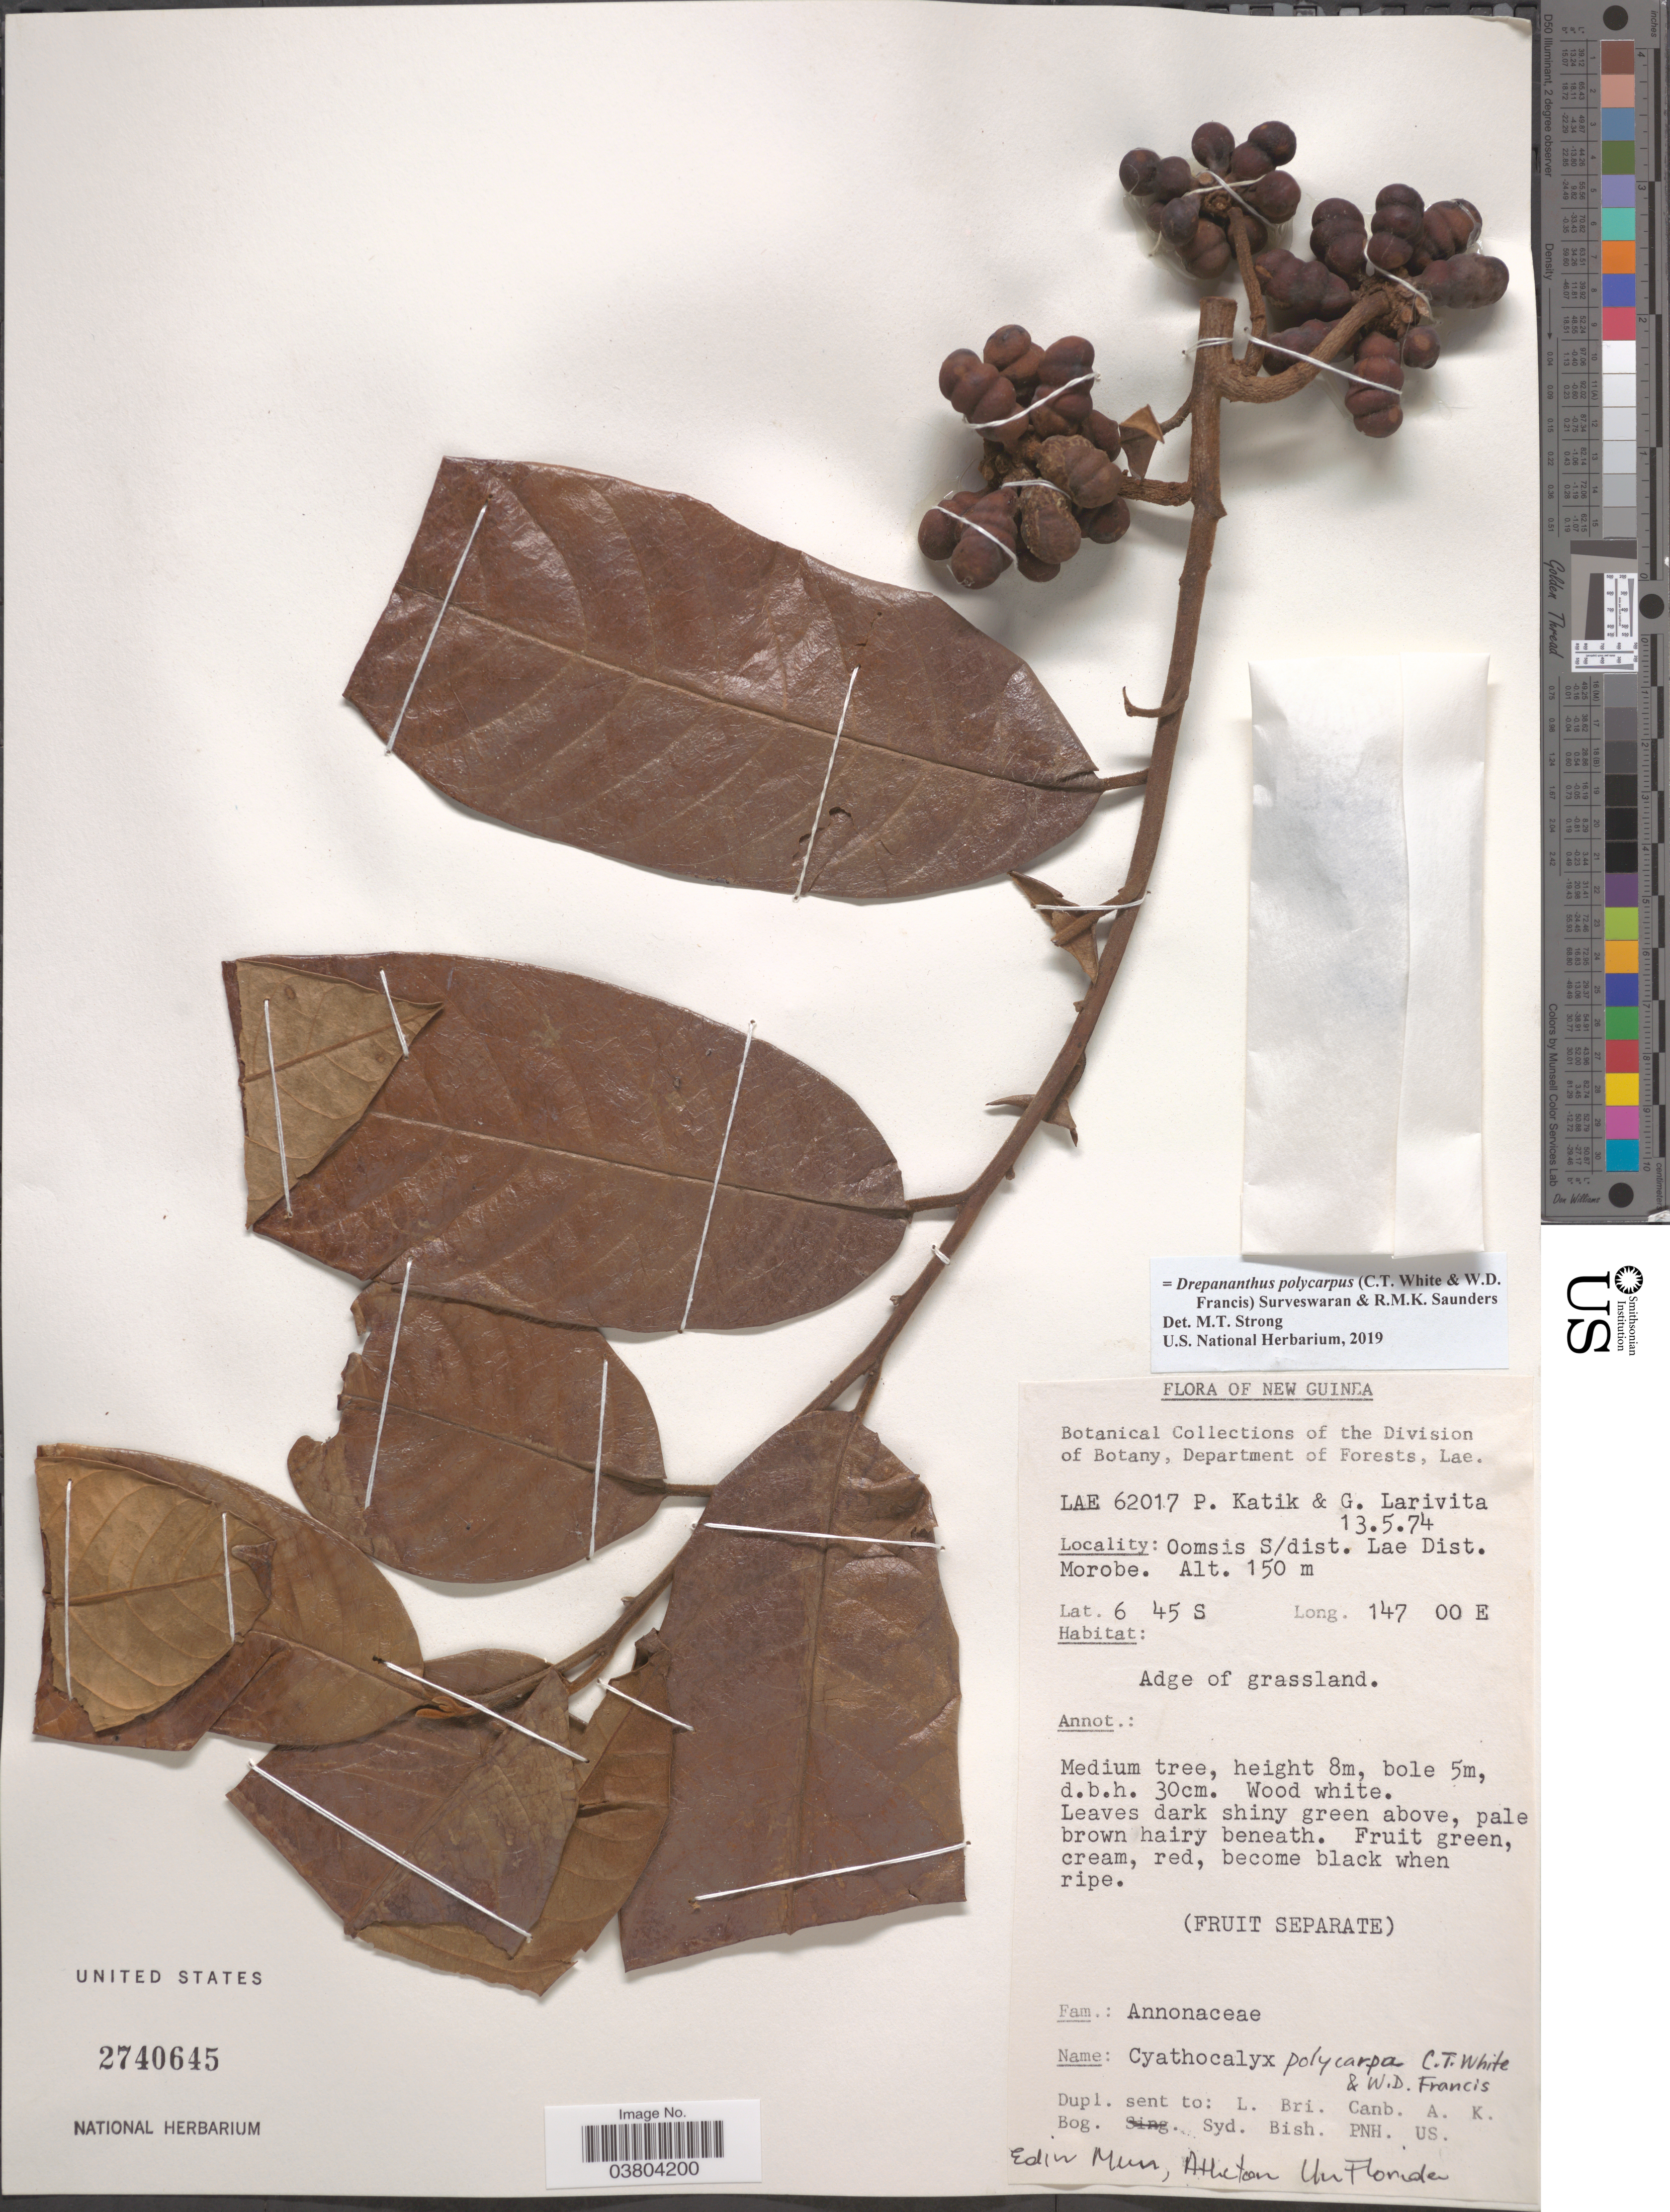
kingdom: Plantae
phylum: Tracheophyta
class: Magnoliopsida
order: Magnoliales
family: Annonaceae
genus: Drepananthus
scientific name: Drepananthus polycarpus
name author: (C.T. White & W.D. Francis) Surveswaran & R.M.K. Saunders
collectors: P. Katik & G. Larivita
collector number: LAE 62017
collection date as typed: Transcribed d/m/y: 13/5/74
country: Papua New Guinea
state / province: Morobe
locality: New Guinea. Oomsis S/dist. Lae Dist. Morobe.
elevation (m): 150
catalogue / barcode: US 2740645